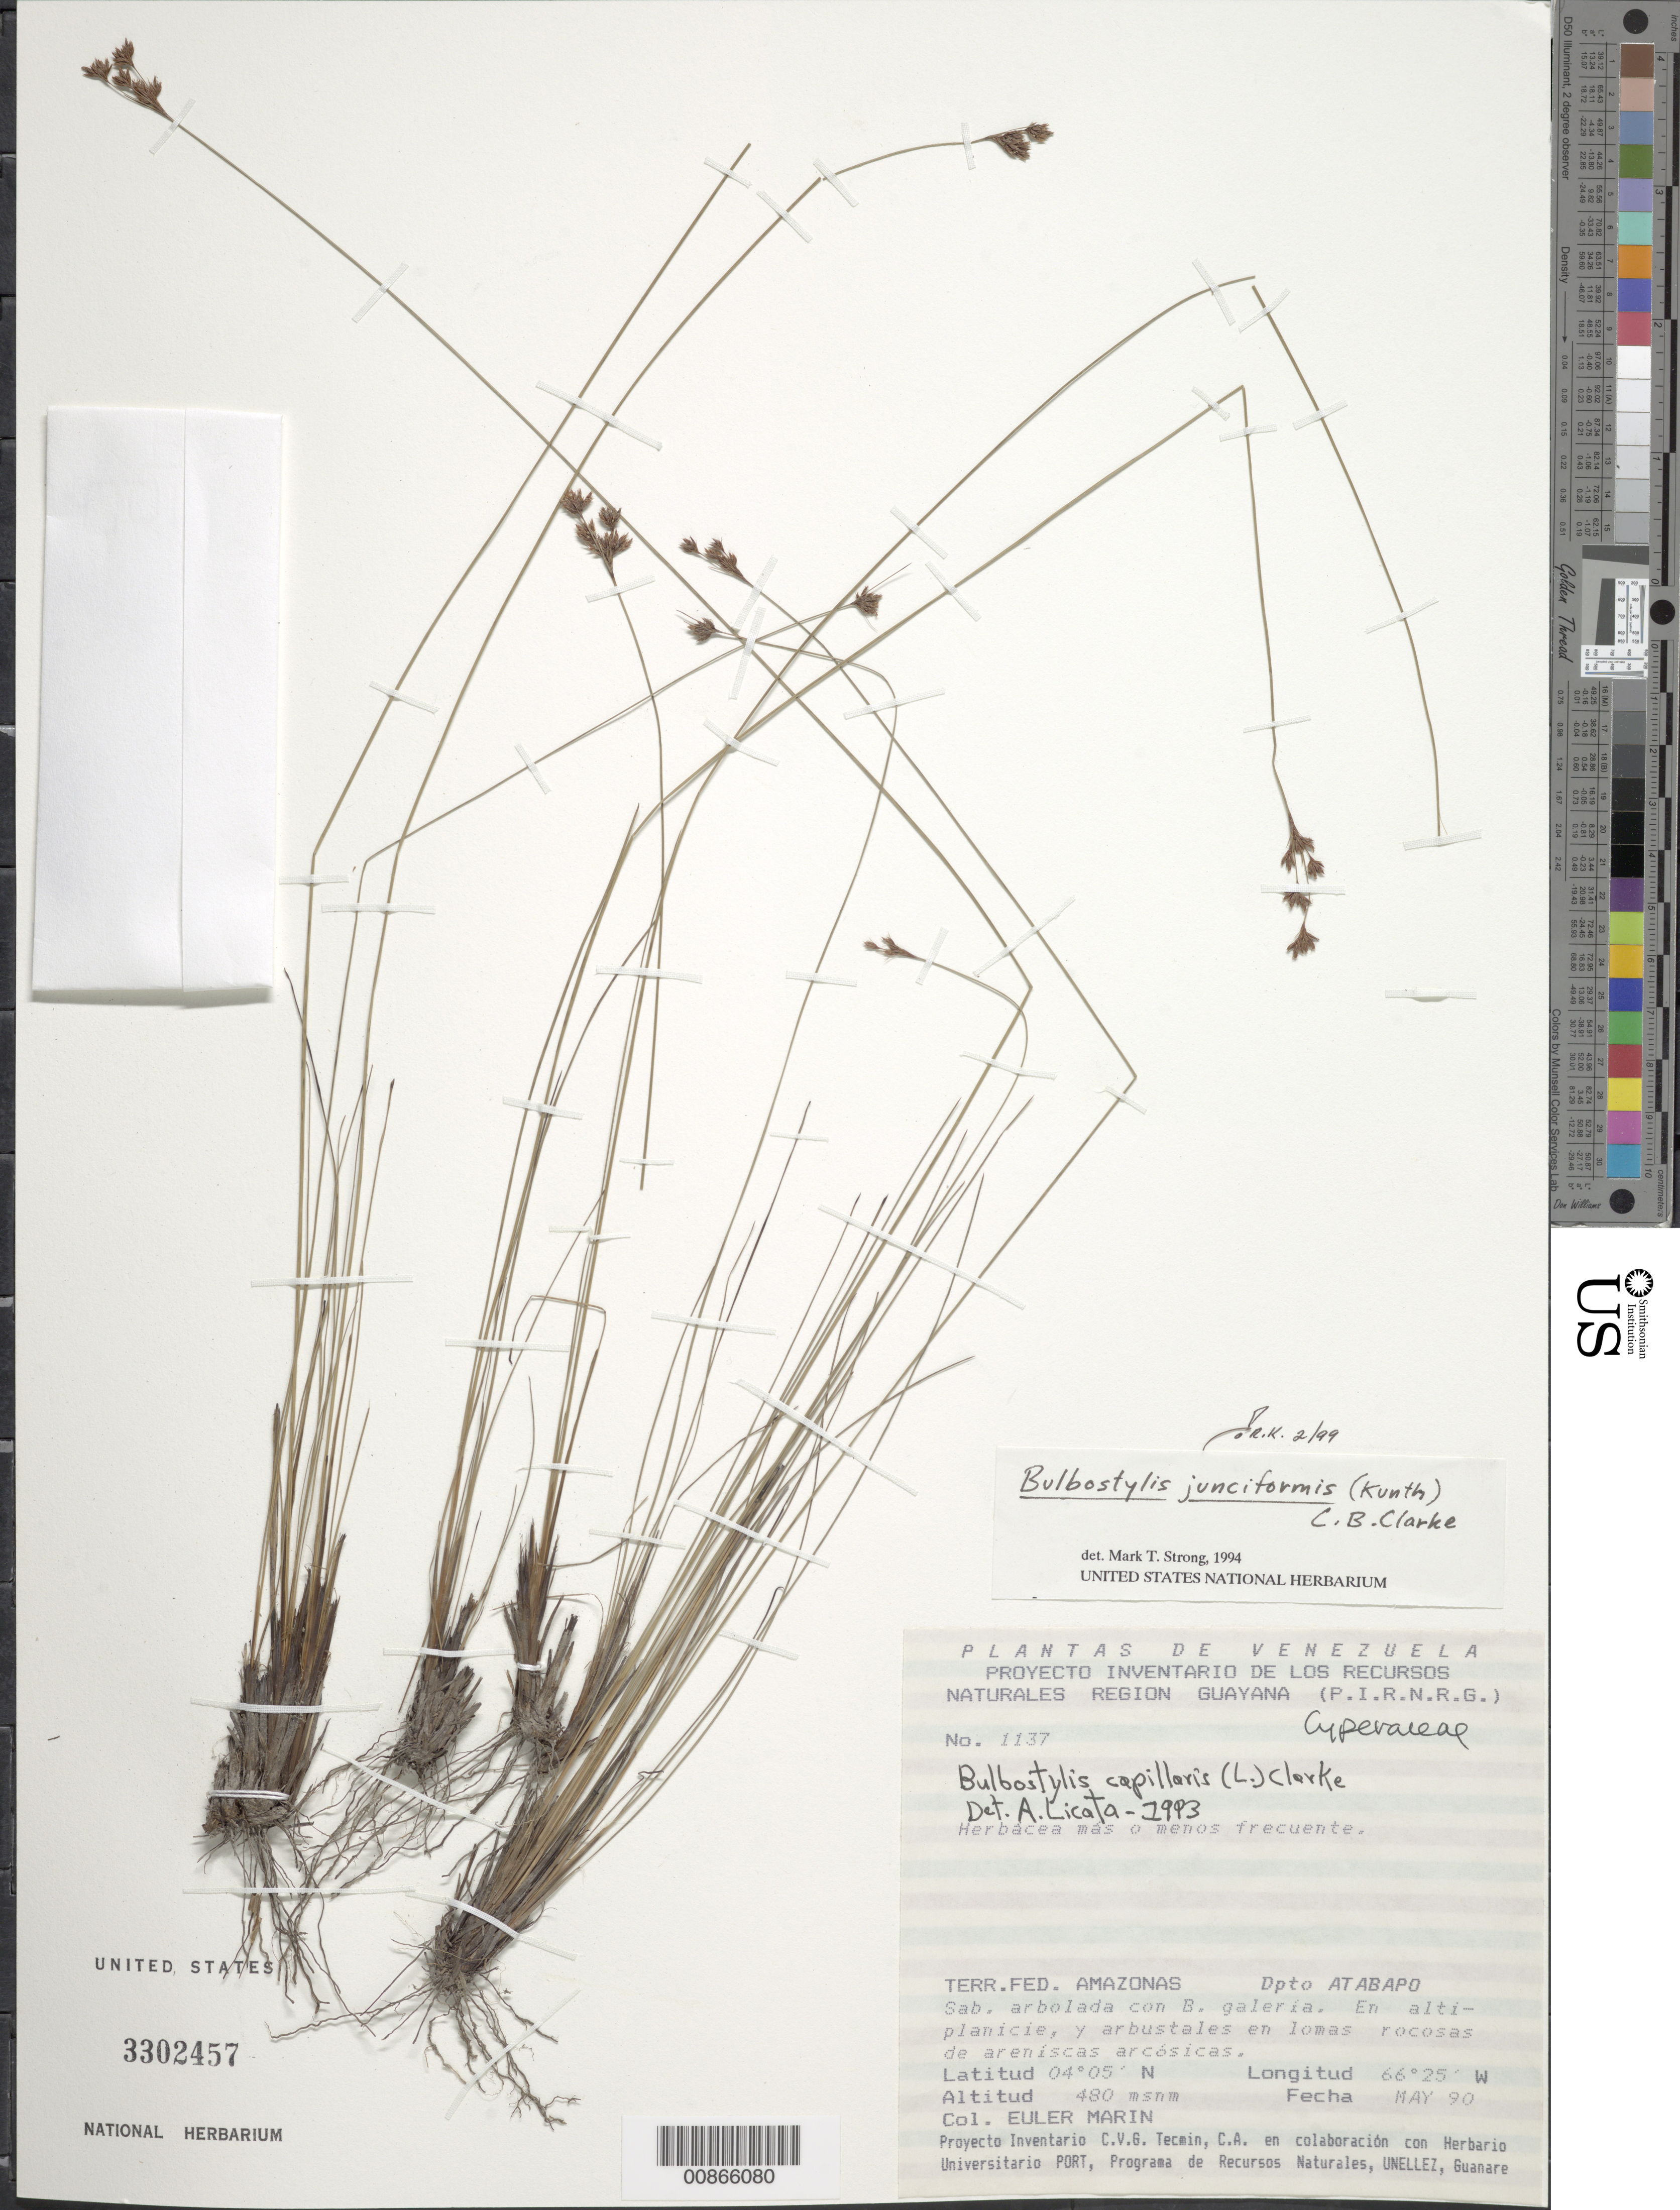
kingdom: Plantae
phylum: Tracheophyta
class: Liliopsida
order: Poales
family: Cyperaceae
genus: Bulbostylis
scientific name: Bulbostylis junciformis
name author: (Kunth) C.B. Clarke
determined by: Kral, Robert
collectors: E. Marin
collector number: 1137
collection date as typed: May-90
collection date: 1990-05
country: Venezuela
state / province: Amazonas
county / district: Atabapo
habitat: Sabana arbolada con B. galeria; altiplanicie y arbustales en lomas rocosas de areniscas arcosicas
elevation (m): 480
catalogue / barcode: US 3302457